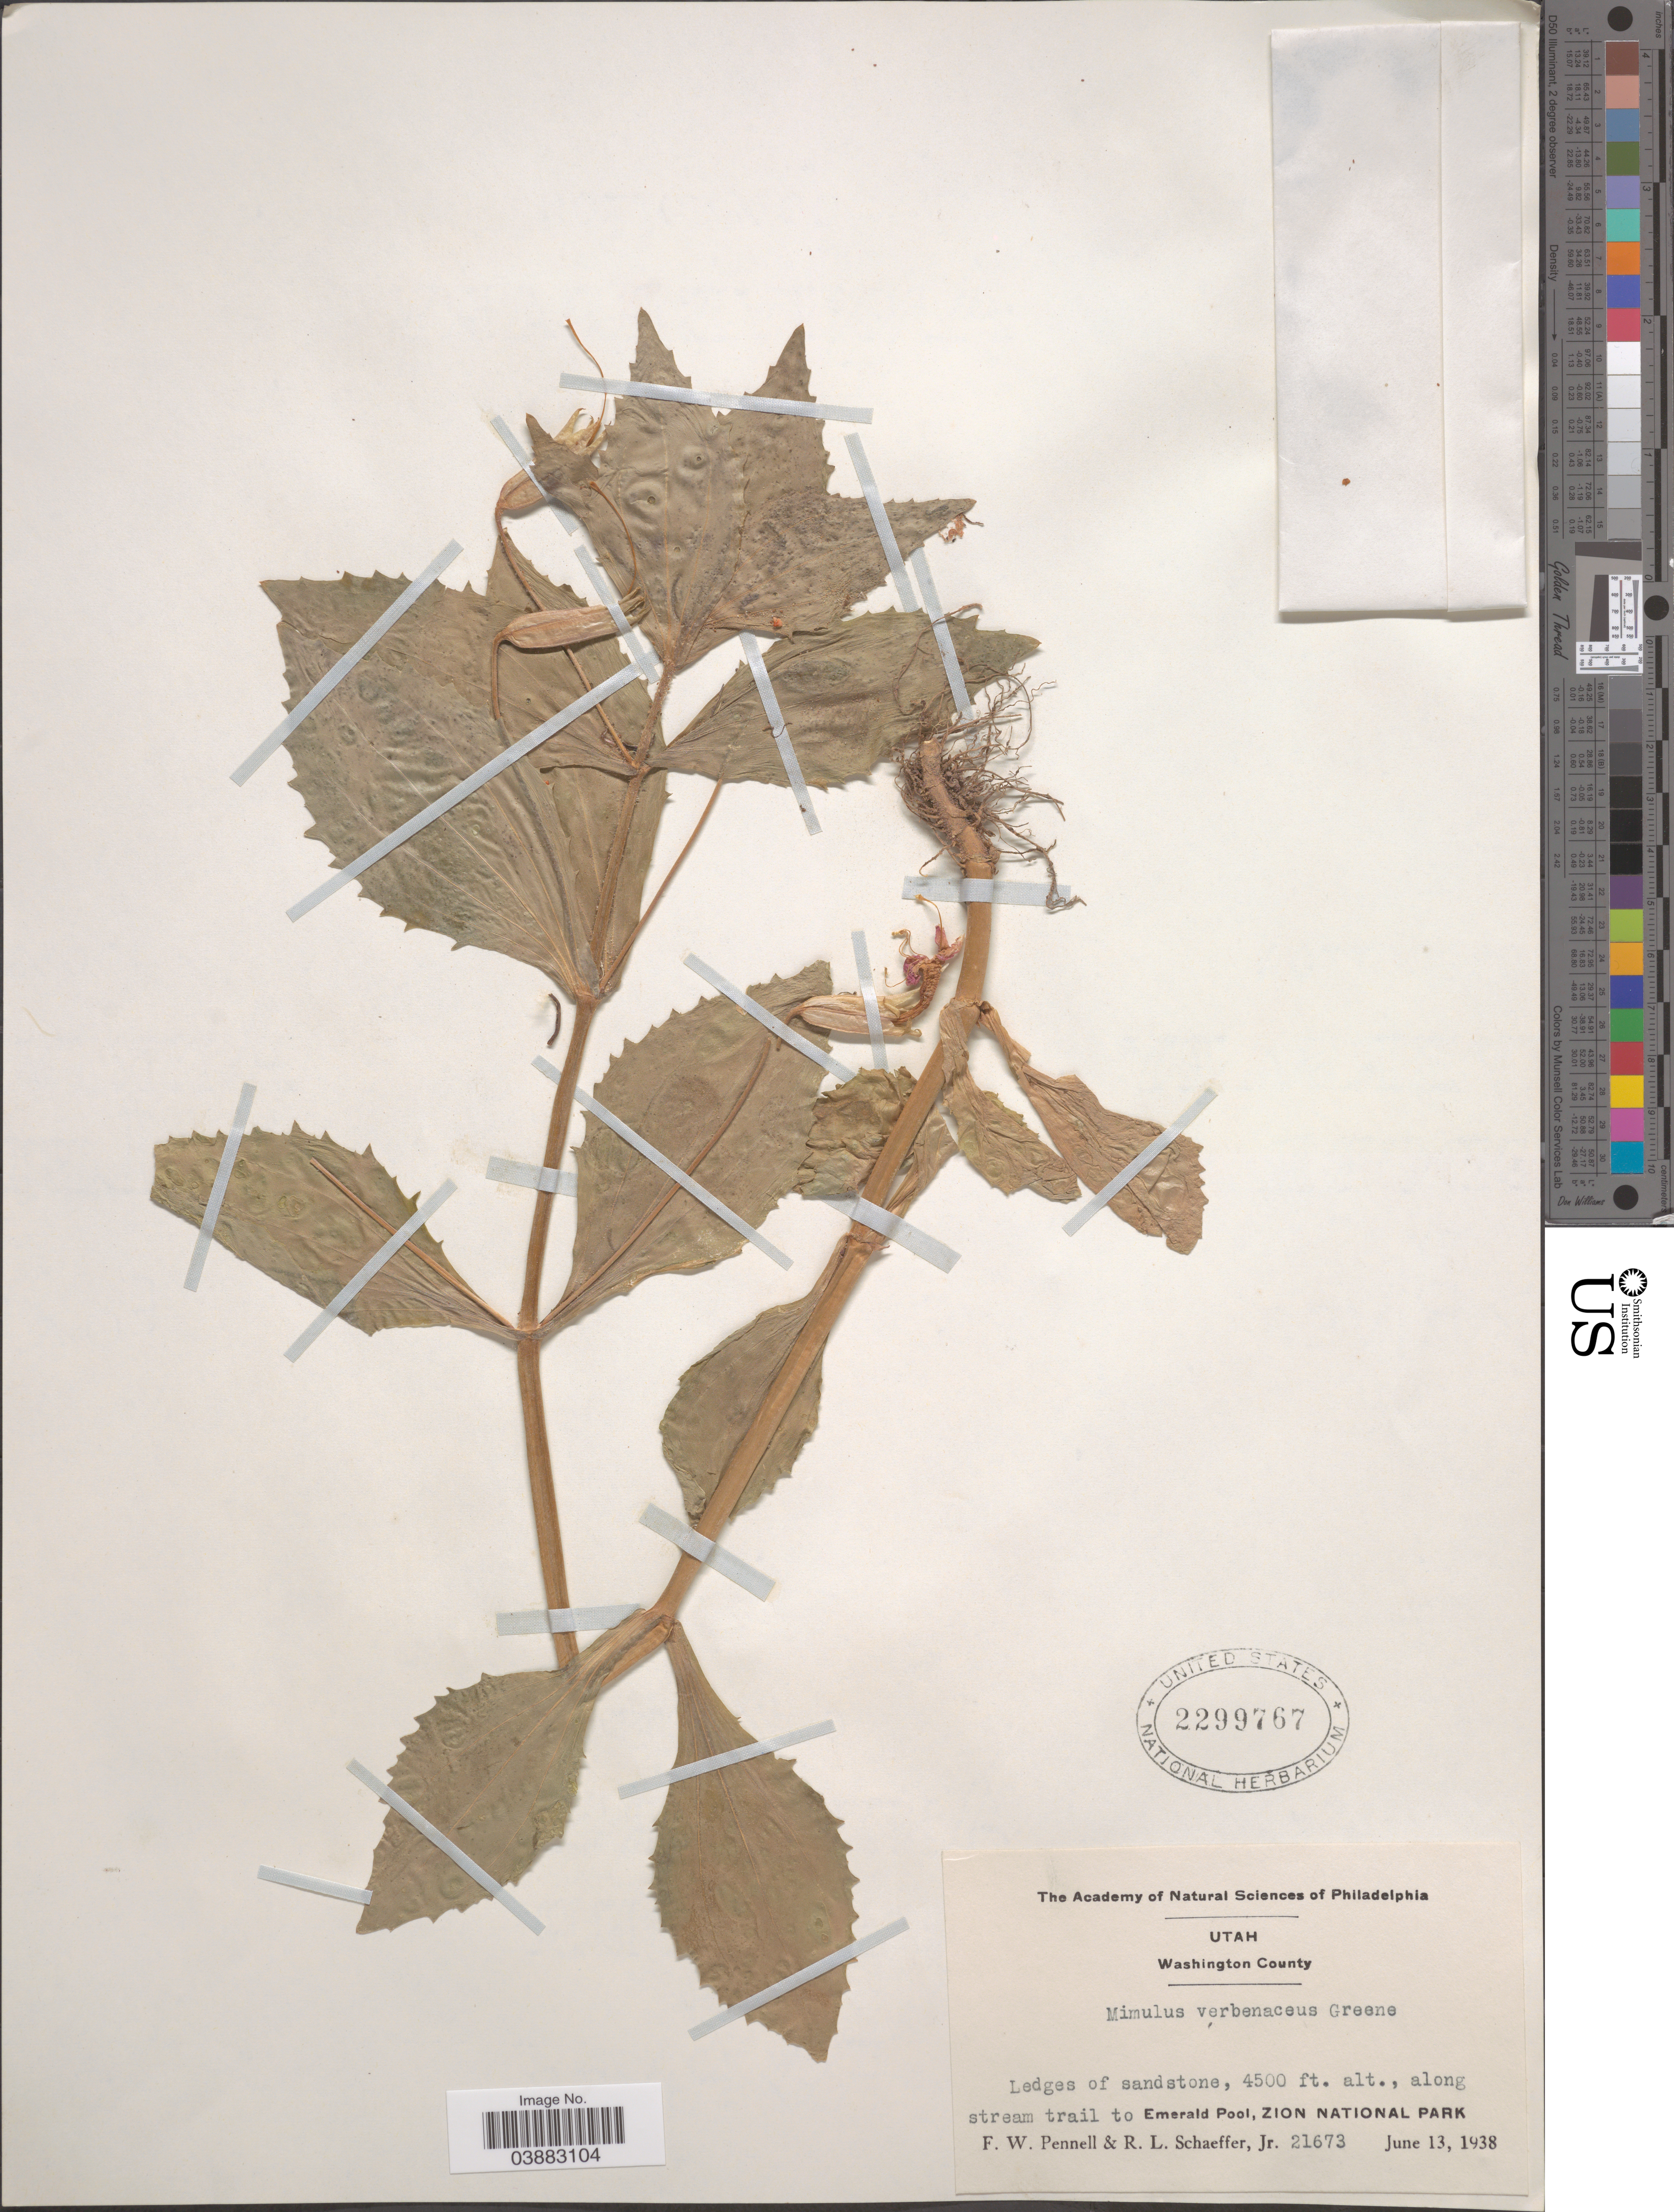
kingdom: Plantae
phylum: Tracheophyta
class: Magnoliopsida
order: Lamiales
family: Phrymaceae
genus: Mimulus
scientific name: Mimulus verbenaceus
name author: Greene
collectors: F. W. Pennell & R. L. Schaeffer Jr.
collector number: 21673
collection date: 1938-06-13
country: United States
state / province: Utah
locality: Washington County. Ledges of sandstone, along stream trail to Emerald Pool, Zion National Park.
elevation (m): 1372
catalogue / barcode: US 2299767